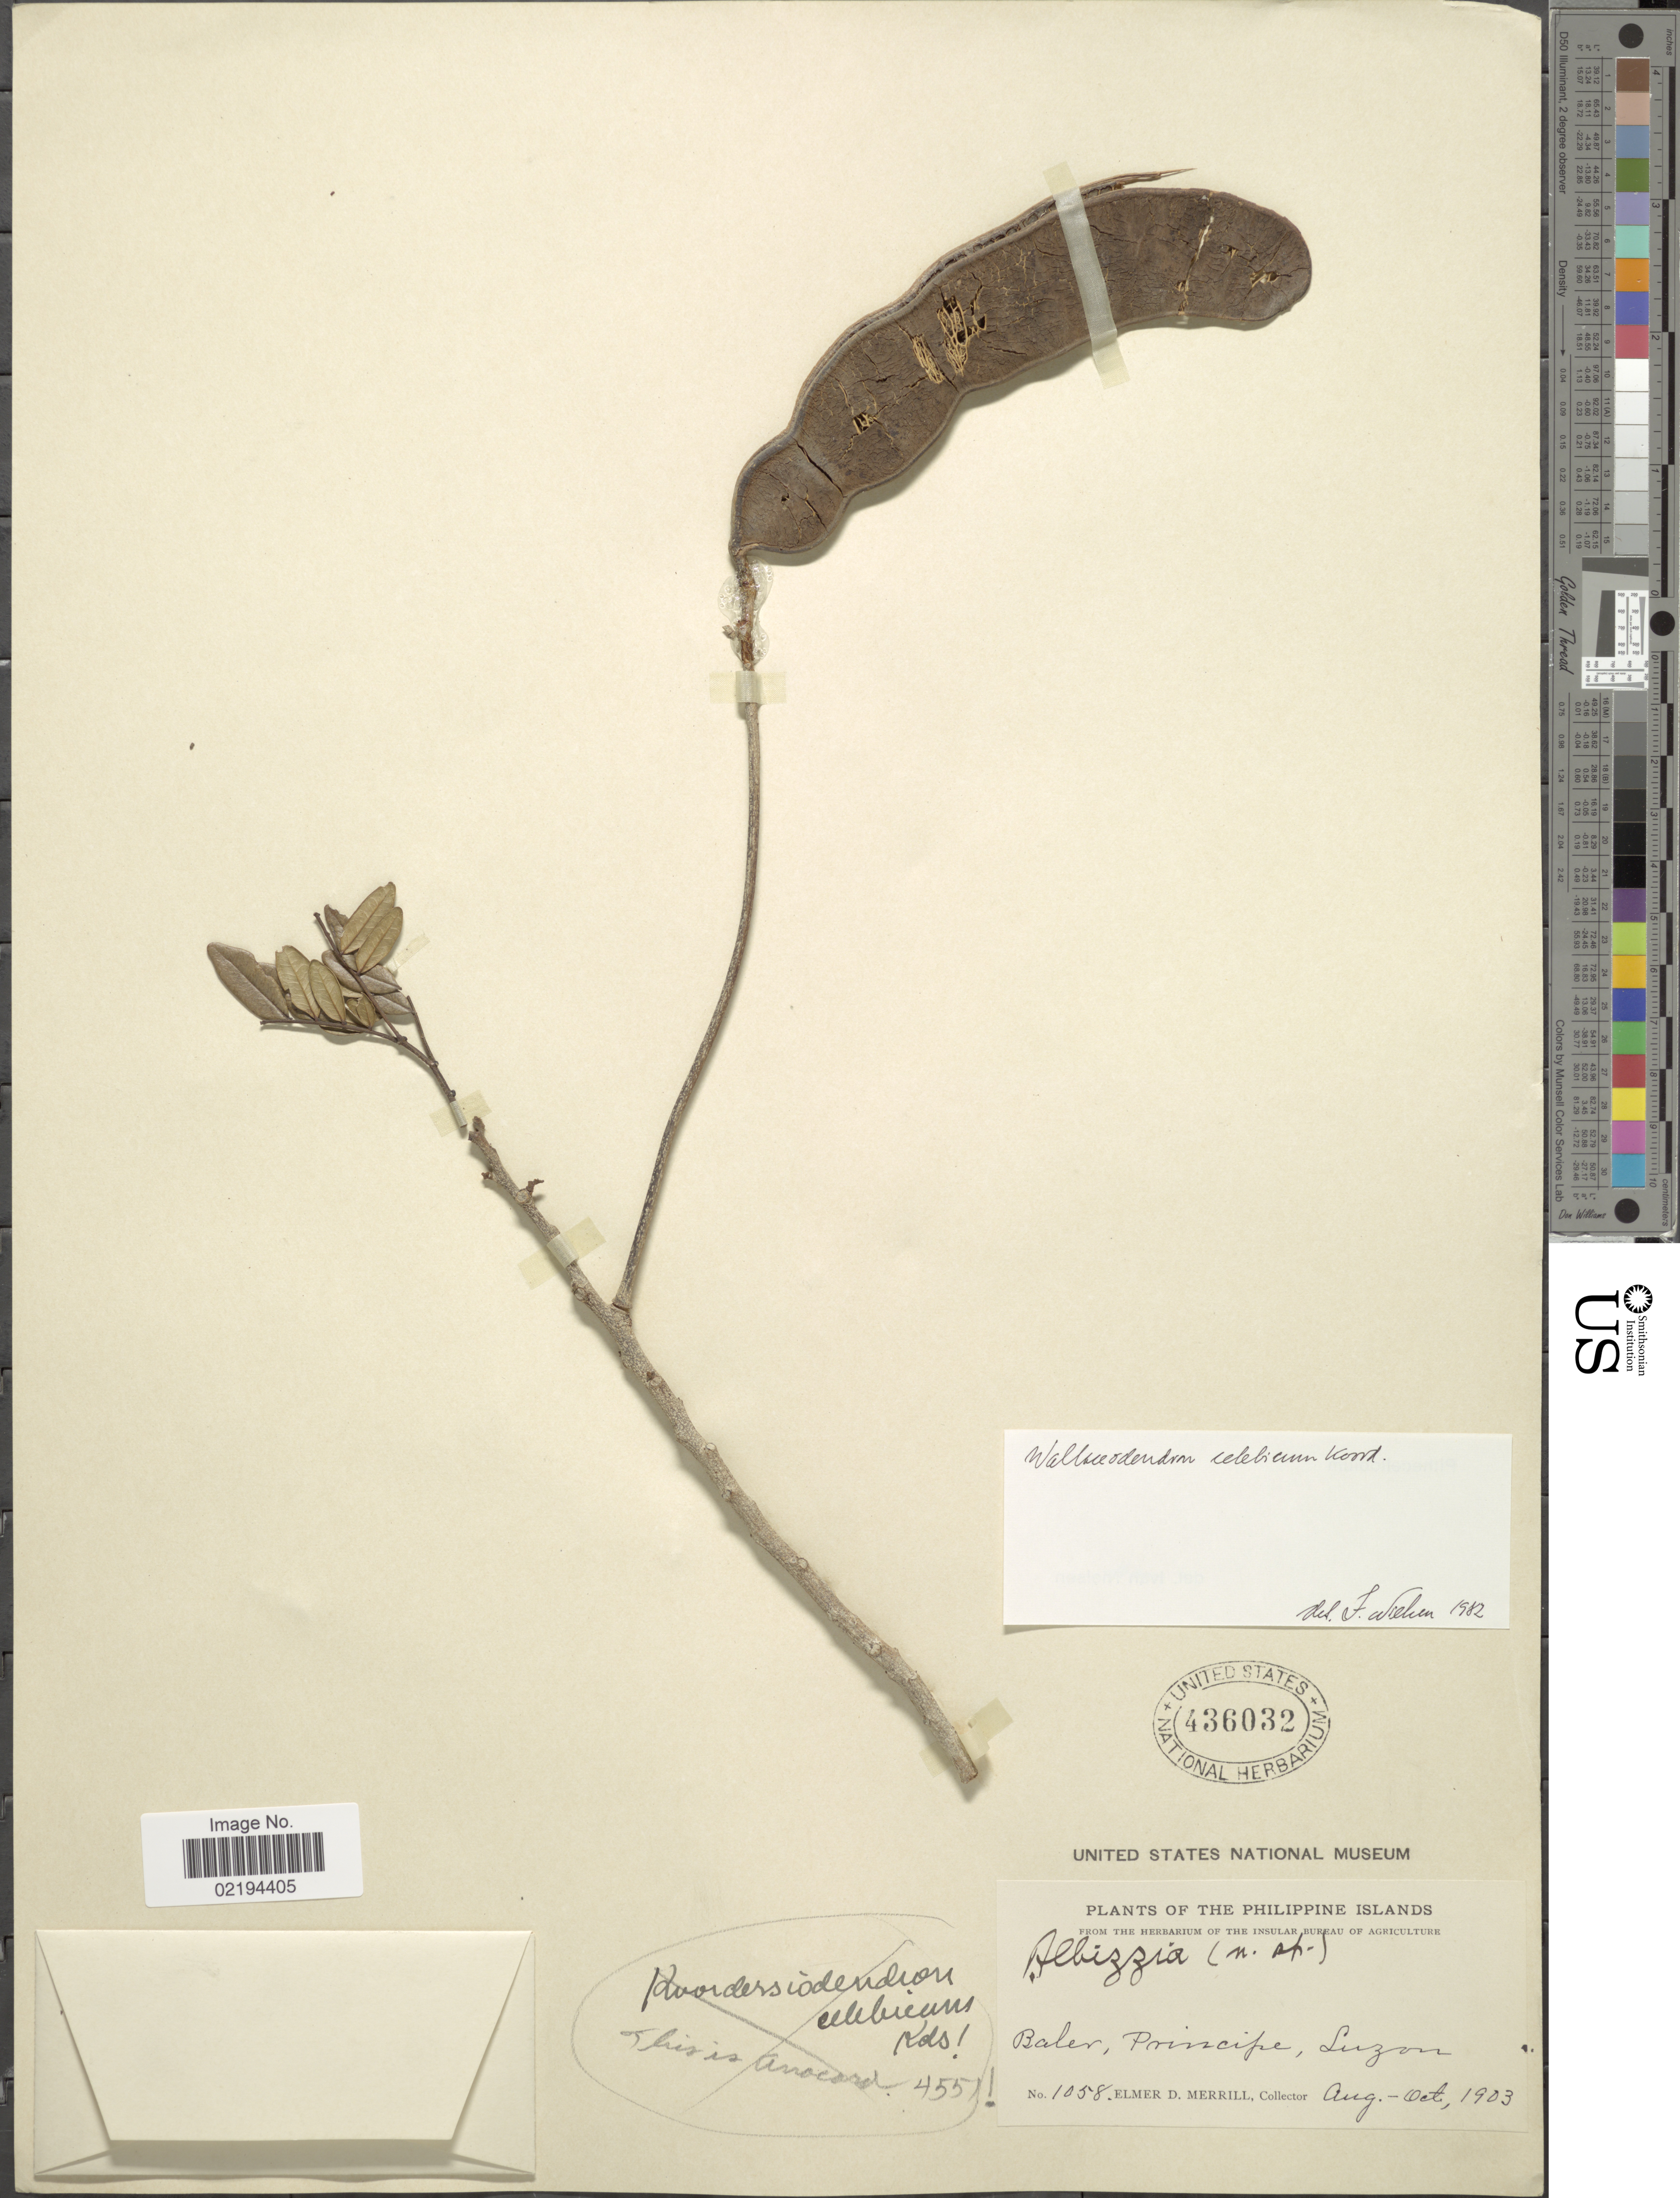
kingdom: Plantae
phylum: Tracheophyta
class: Magnoliopsida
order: Fabales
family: Fabaceae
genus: Wallaceodendron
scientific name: Wallaceodendron celebicum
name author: Koord.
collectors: E. D. Merrill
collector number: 1058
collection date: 1903-08/1903-10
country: Philippines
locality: Baler, Principe, Luzon.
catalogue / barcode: US 436032